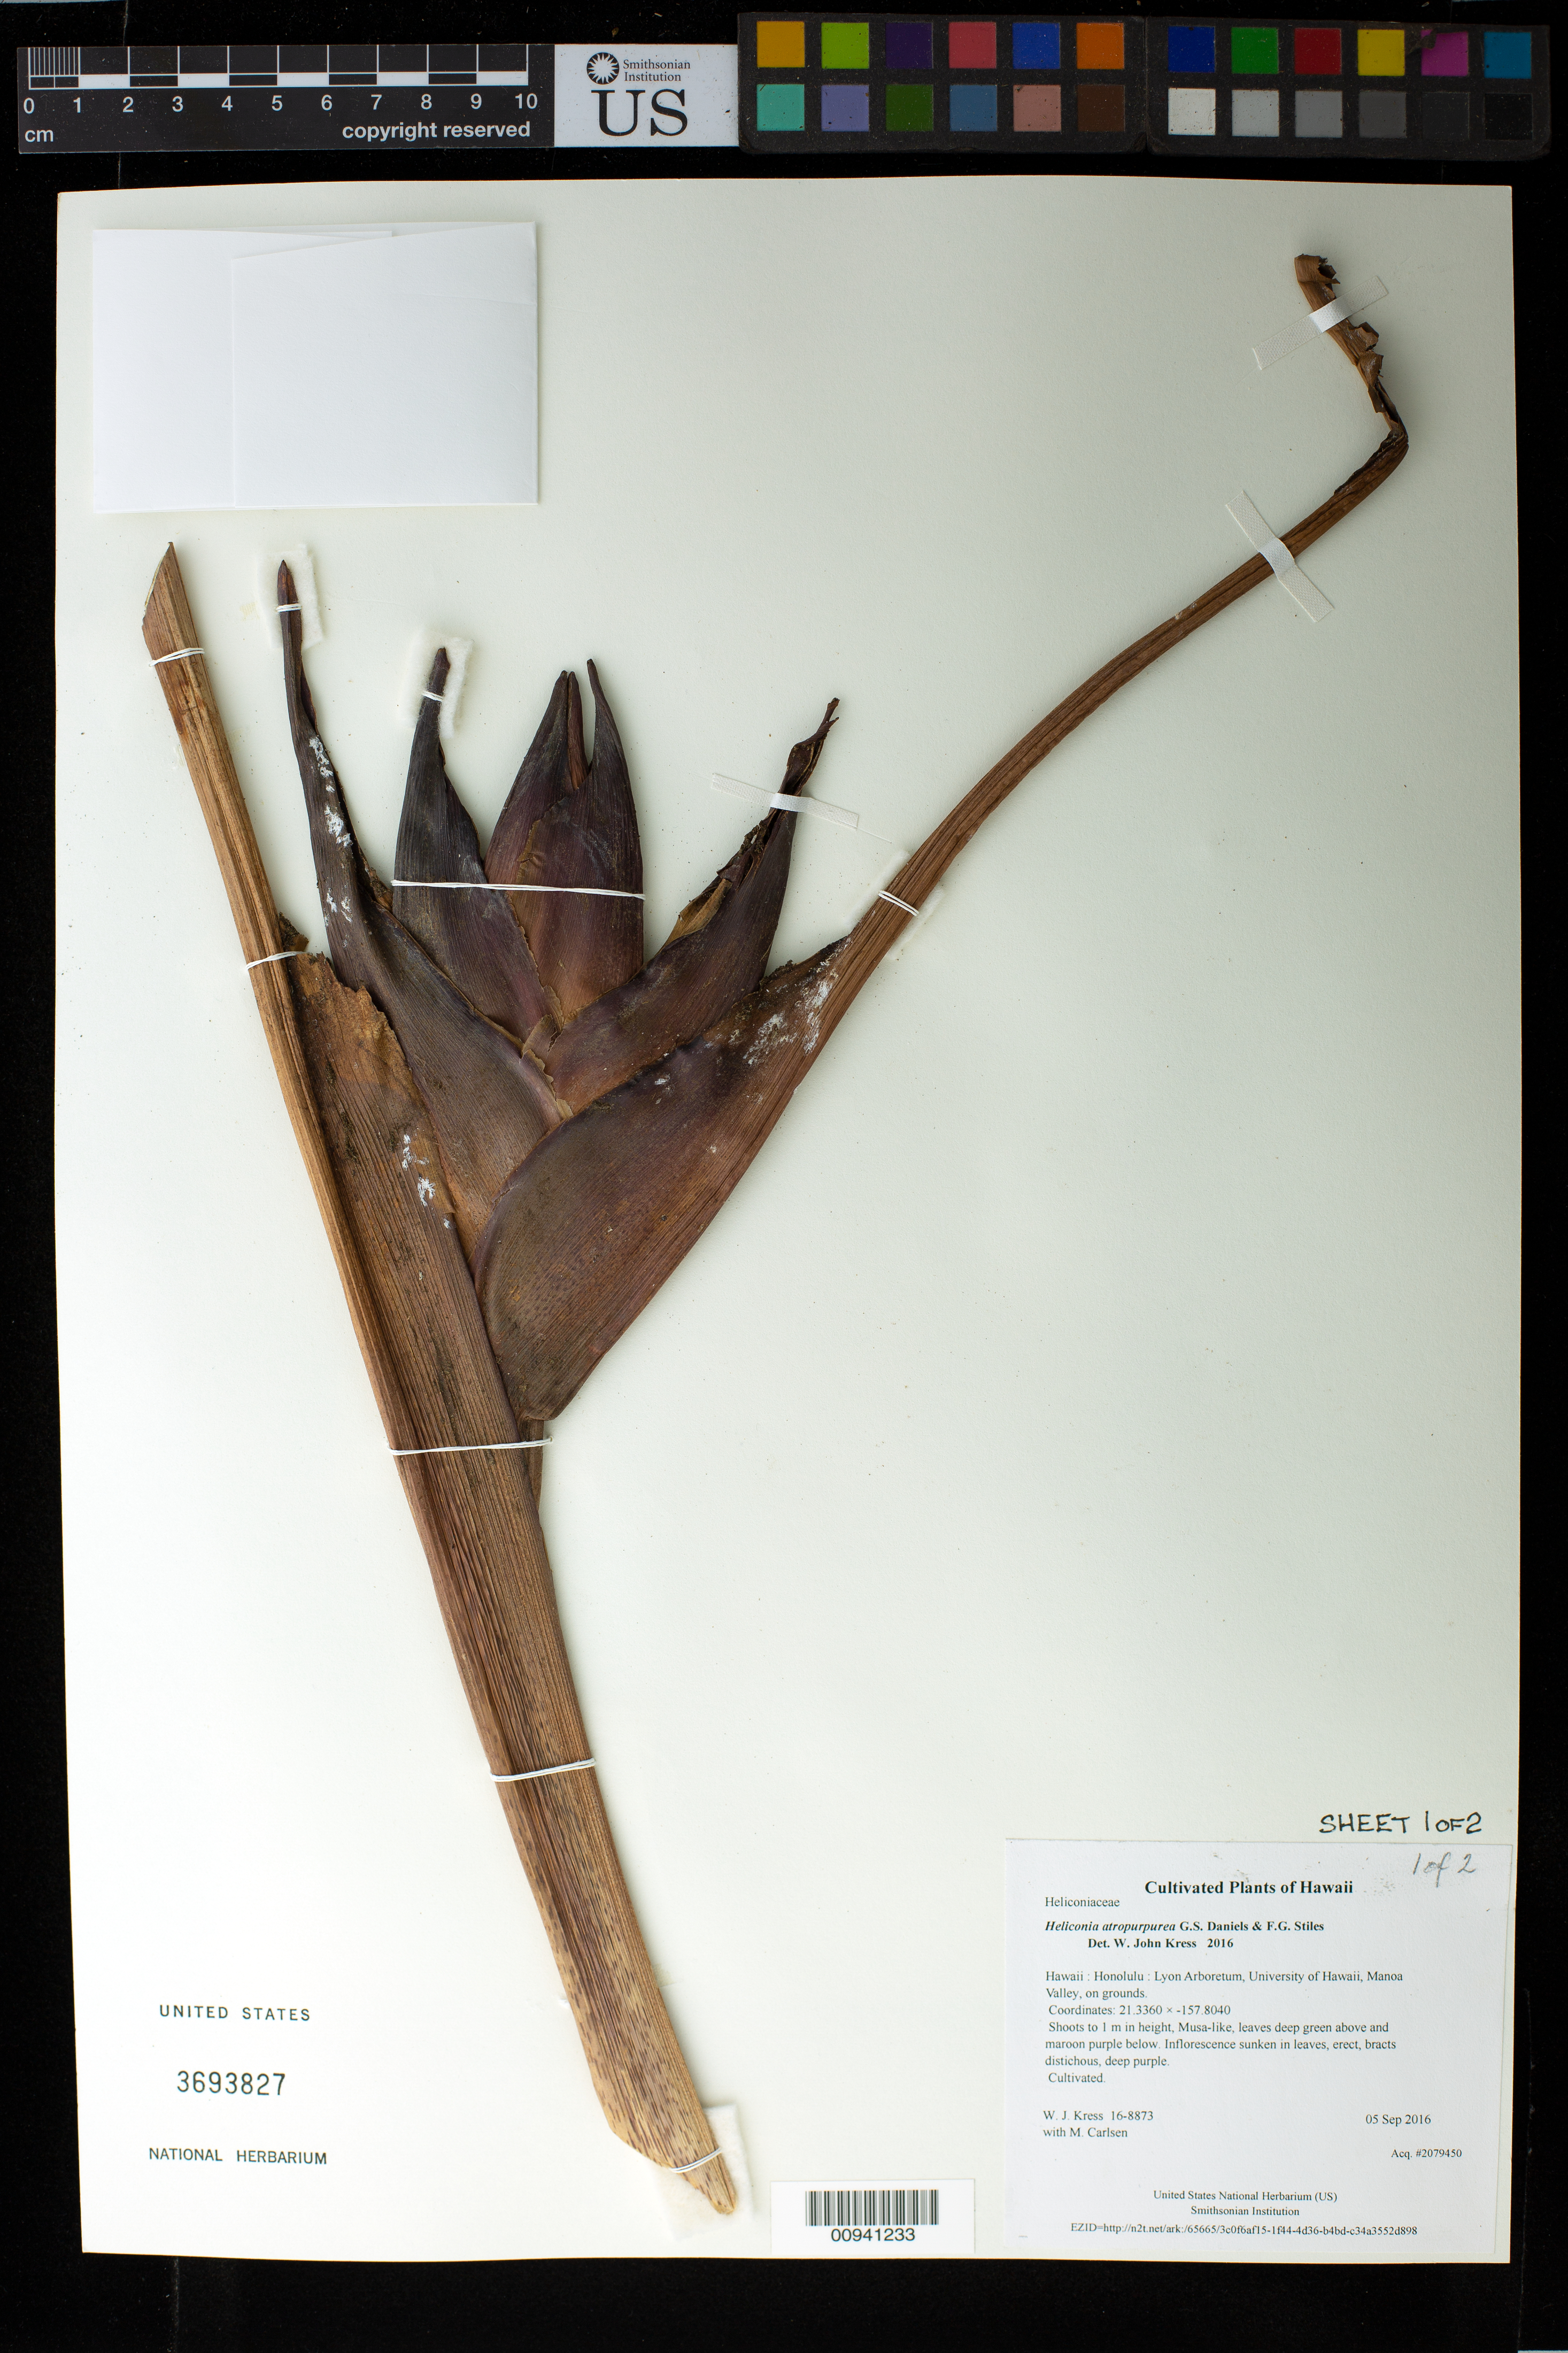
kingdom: Plantae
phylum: Tracheophyta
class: Liliopsida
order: Zingiberales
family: Heliconiaceae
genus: Heliconia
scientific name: Heliconia atropurpurea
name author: G.S. Daniels & F.G. Stiles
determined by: Kress, W. J., (US), Smithsonian Institution - National Museum of Natural History (UNITED STATES)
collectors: W. J. Kress & M. M. Carlsen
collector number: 16-8873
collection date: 2016-09-05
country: United States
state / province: Hawaii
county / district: Honolulu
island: Oahu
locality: Lyon Arboretum, University of Hawaii, Manoa Valley, on grounds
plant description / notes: Frozen tissue stored in Biorepository at AG5NM96; dried tissue stored at AG5NM95.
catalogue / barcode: US 3693827